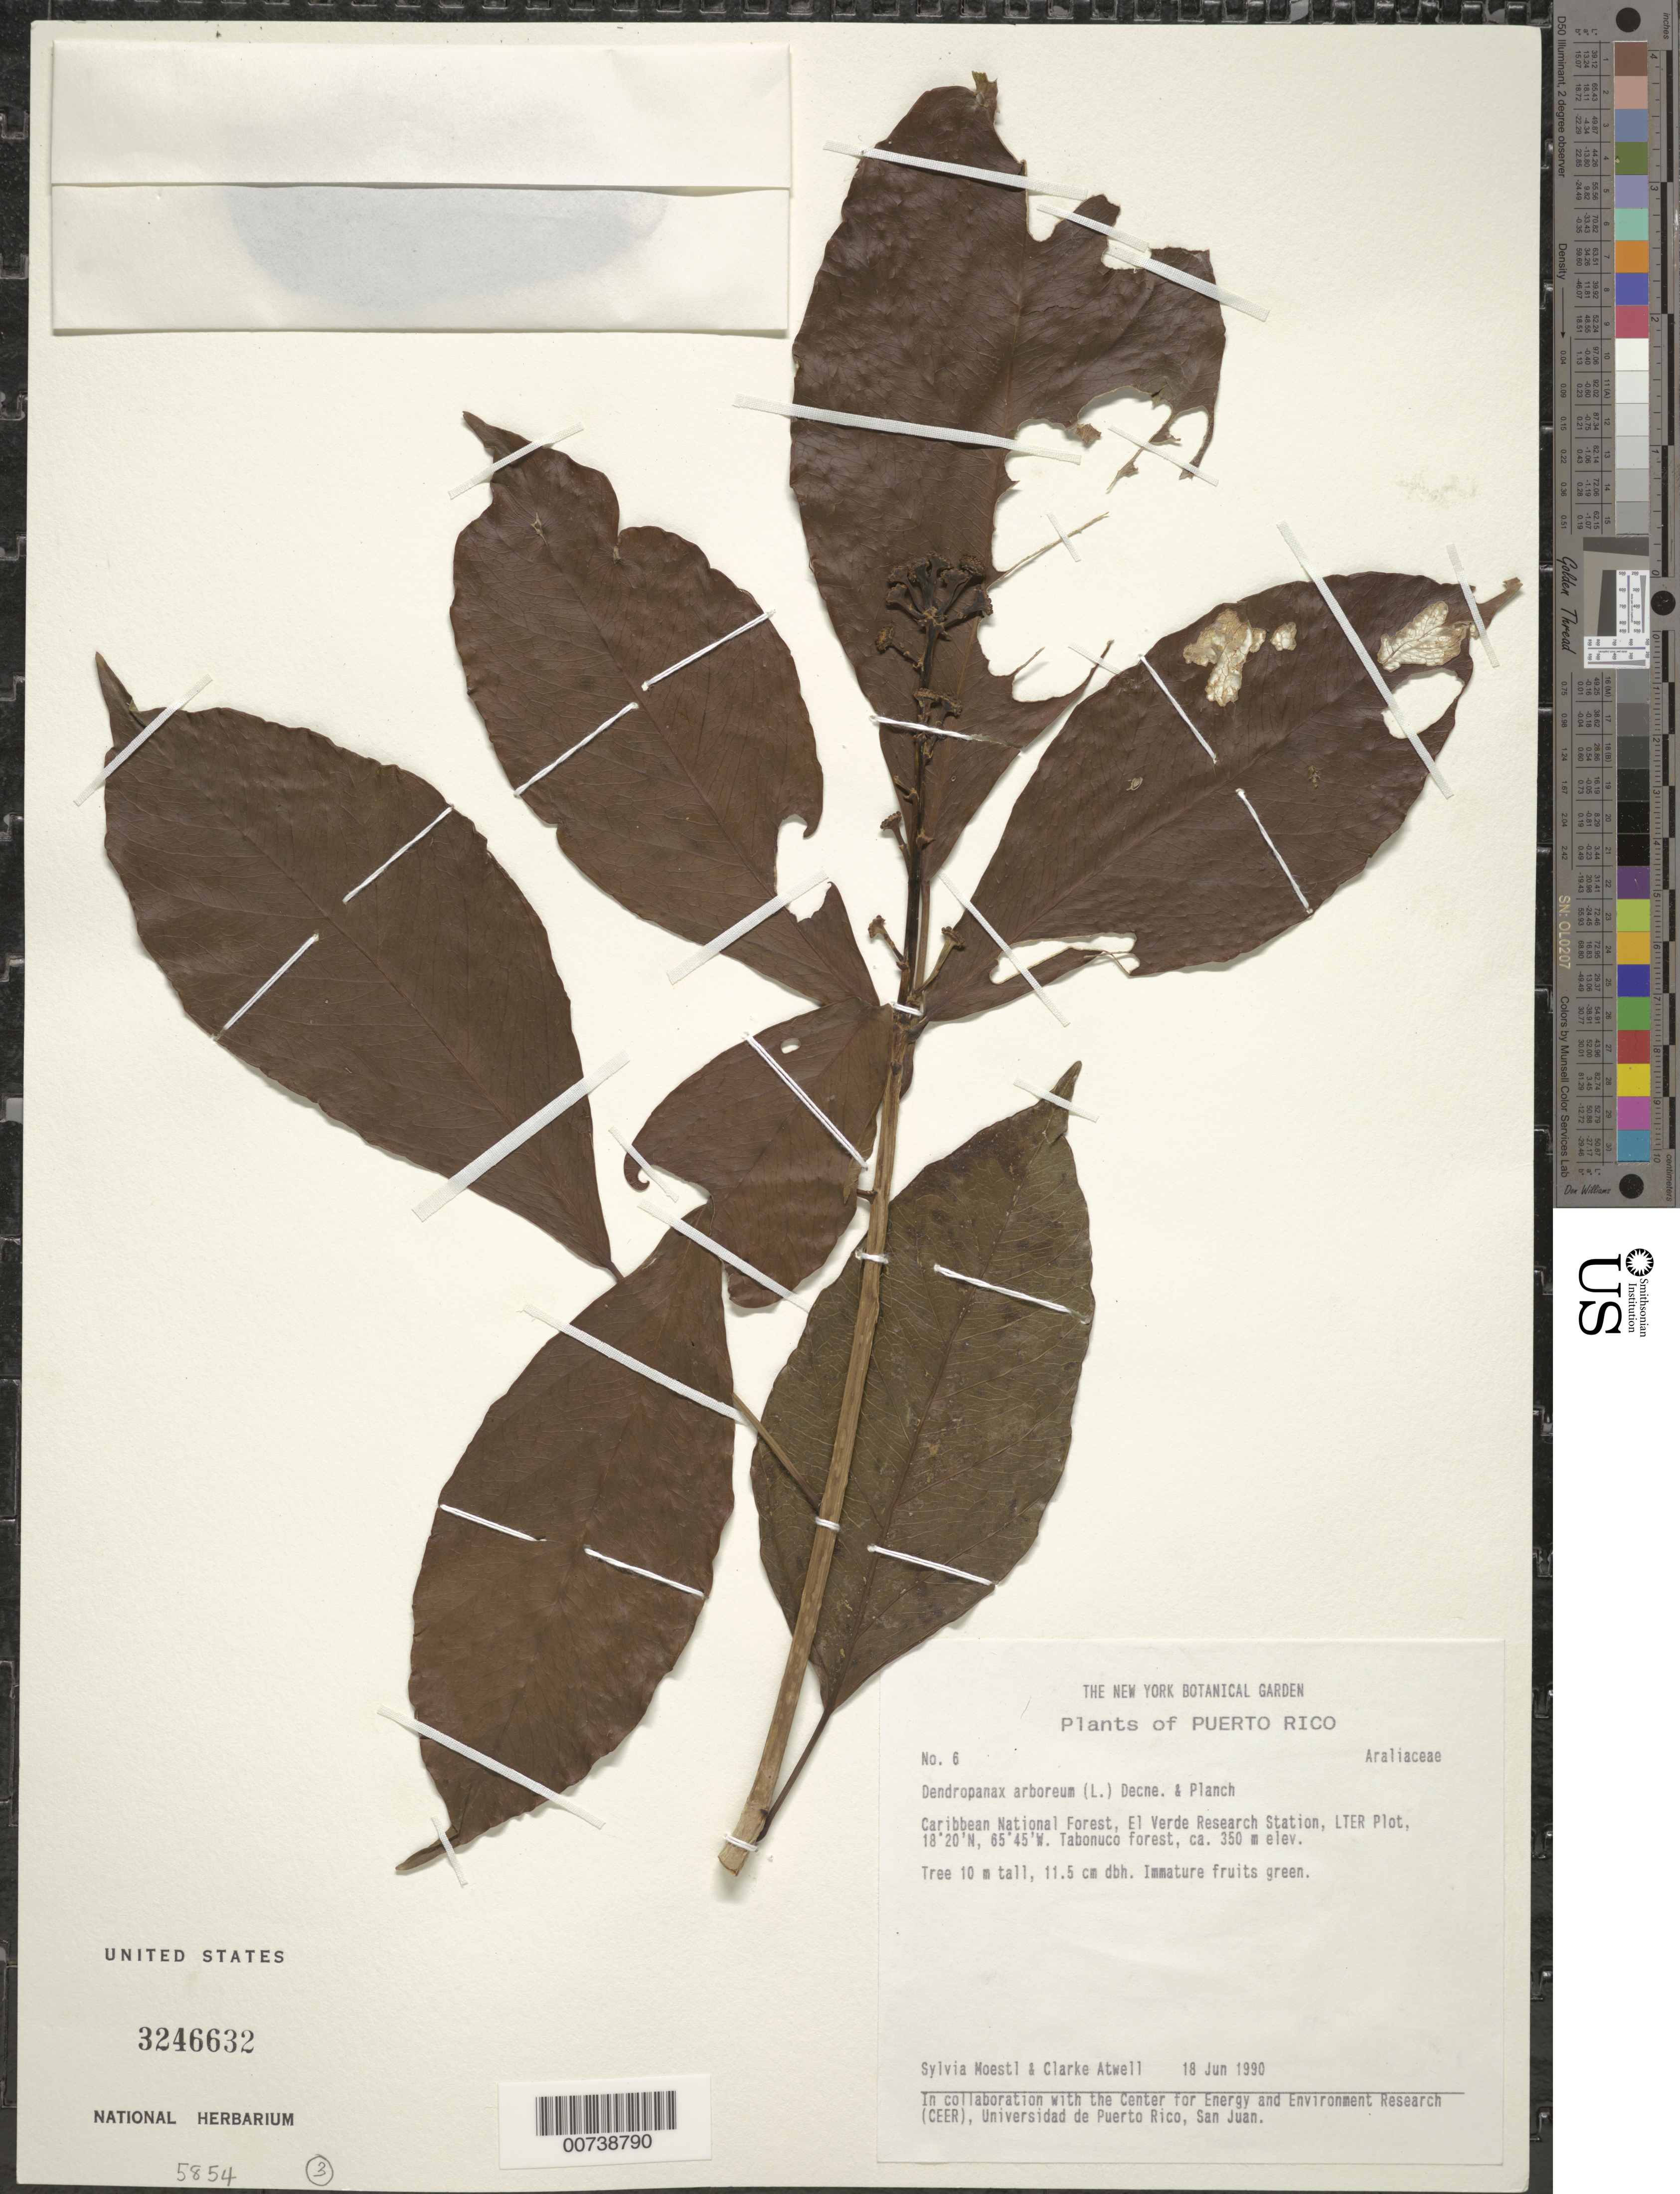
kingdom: Plantae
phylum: Tracheophyta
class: Magnoliopsida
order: Apiales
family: Araliaceae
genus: Dendropanax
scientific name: Dendropanax arboreus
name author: (L.) Decne. & Planch.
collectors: S. Moestl & C. Atwell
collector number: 6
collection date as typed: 18 Jun 1990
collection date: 1990-06-18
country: Puerto Rico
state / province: Río Grande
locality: Caribbean National Forest, El verde research Station, LTER Plot, Tabonuco Forest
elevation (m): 350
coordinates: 18.33333333, -65.75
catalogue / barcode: US 3246632